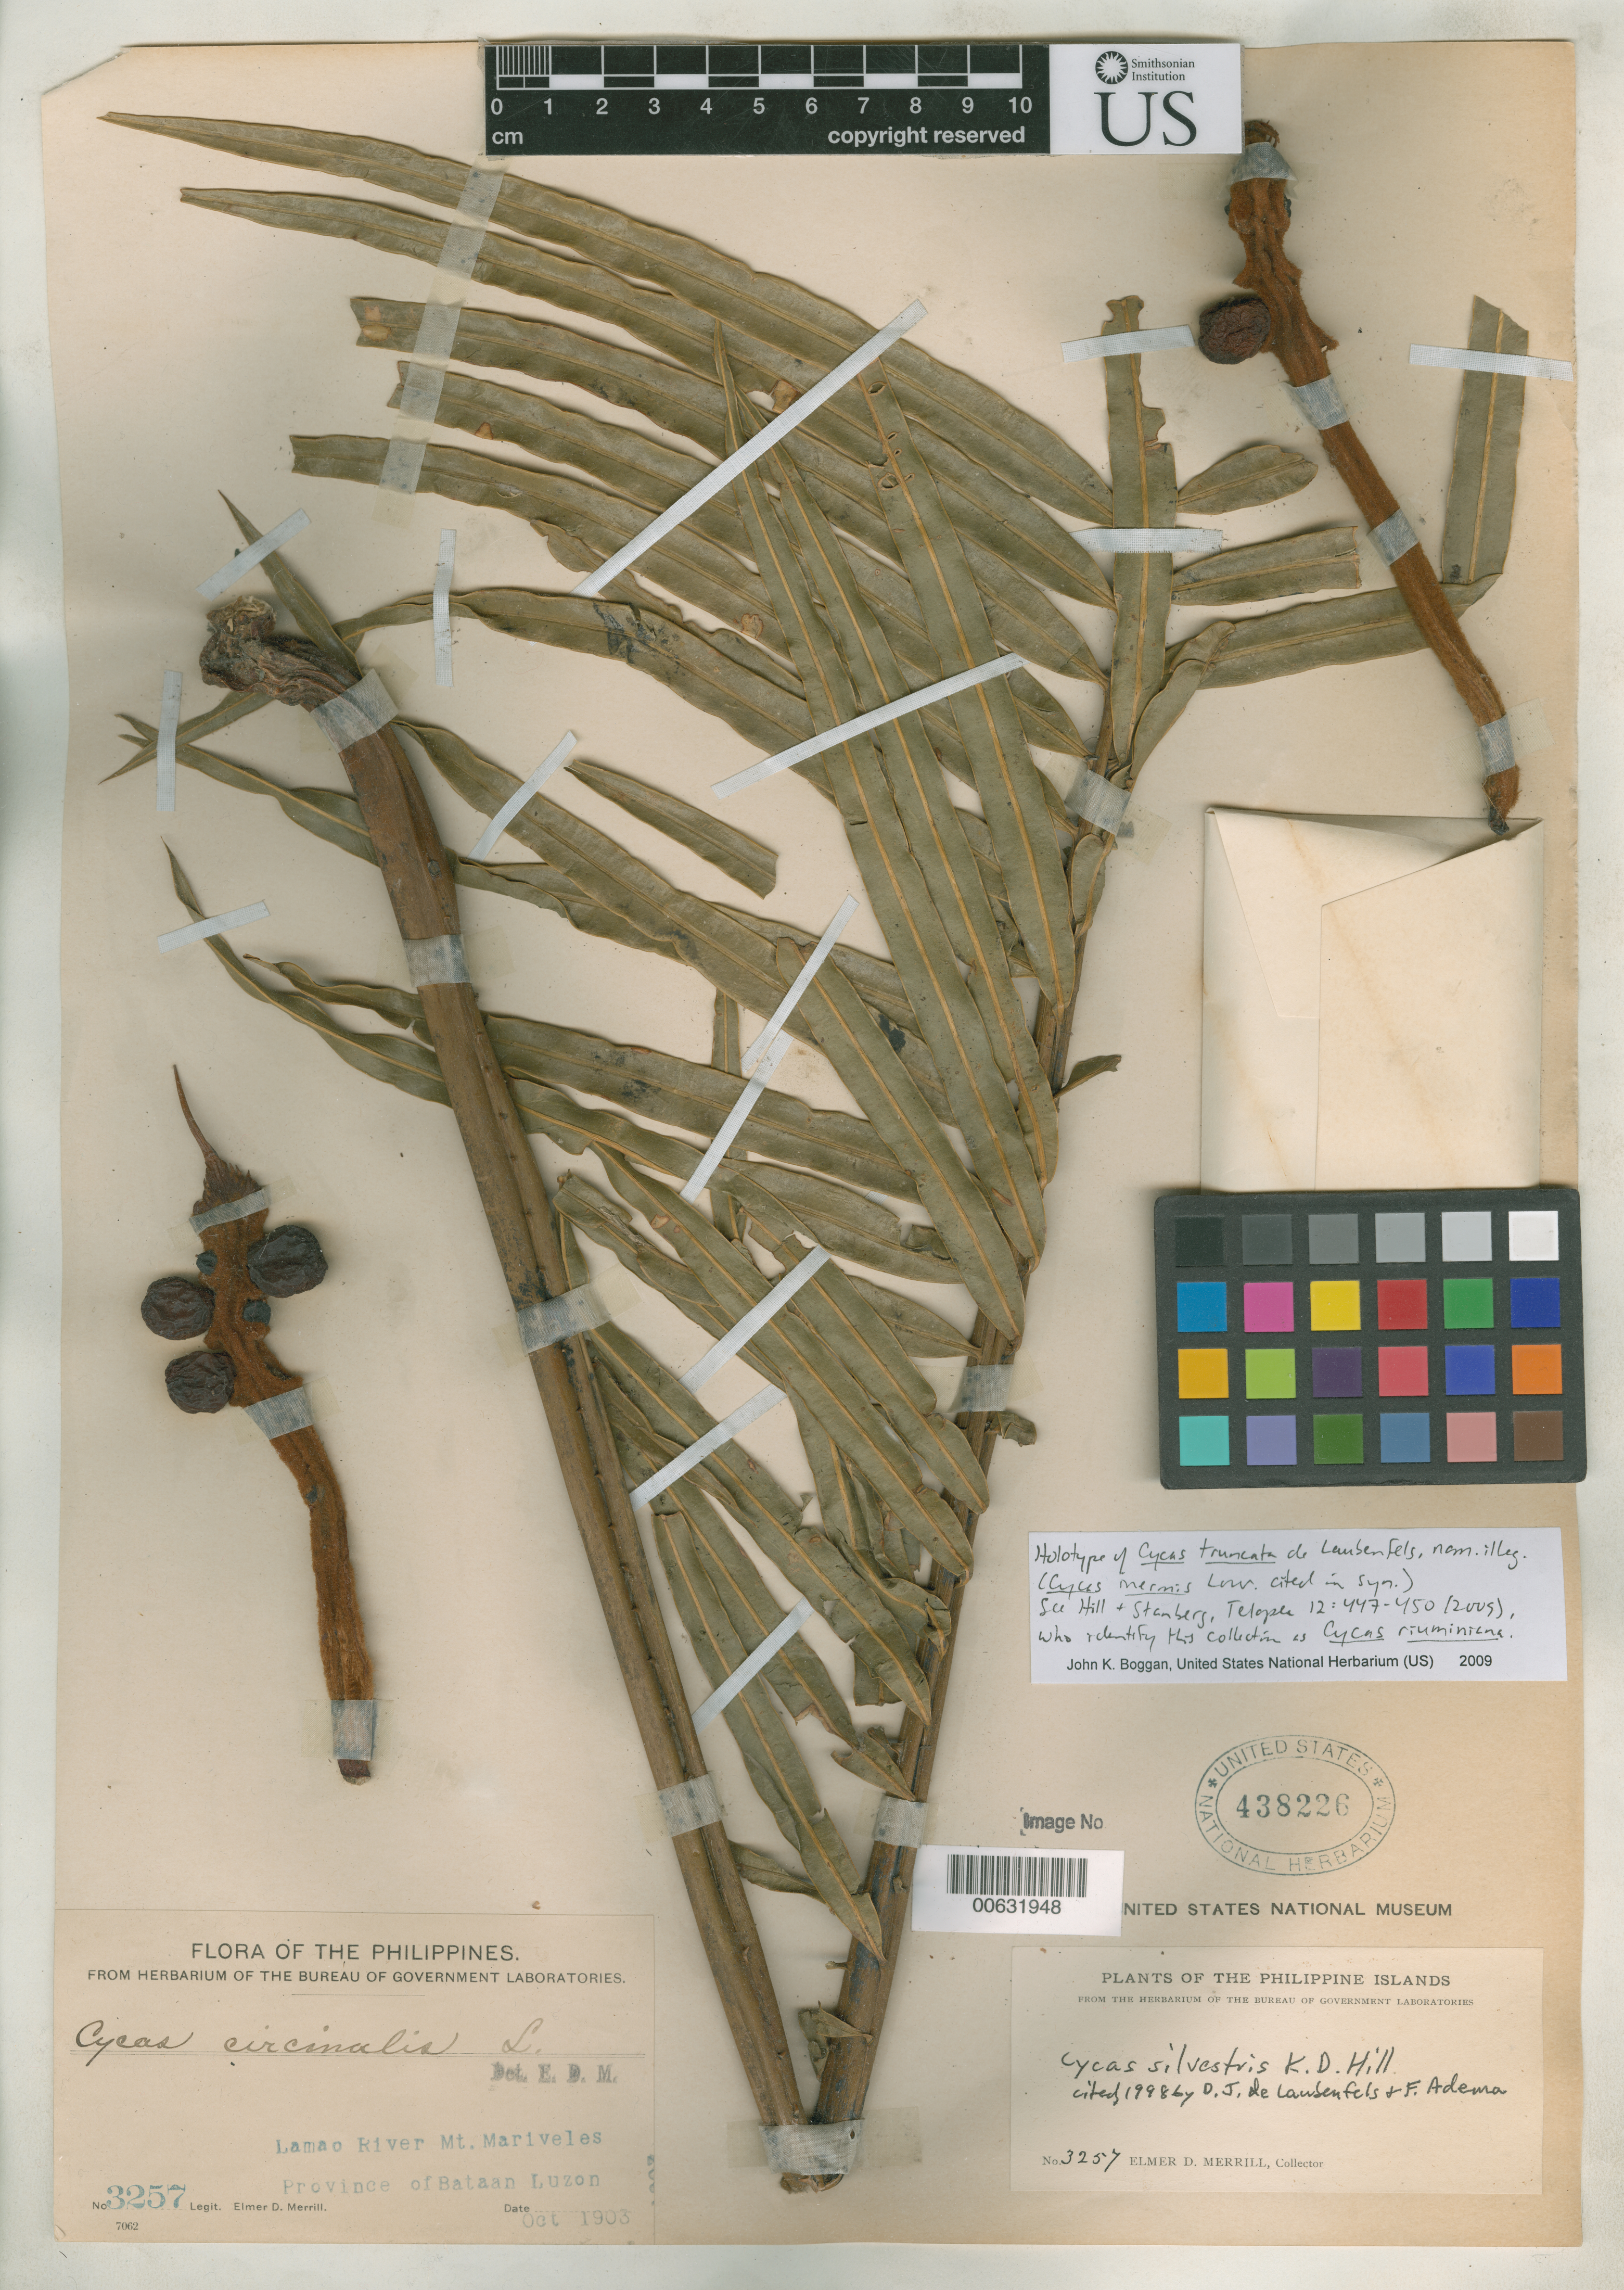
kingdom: Plantae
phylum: Tracheophyta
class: Cycadopsida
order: Cycadales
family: Cycadaceae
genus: Cycas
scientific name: Cycas truncata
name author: de Laub.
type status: Holotype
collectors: E. D. Merrill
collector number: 3257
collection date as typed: Oct 1903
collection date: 1903-10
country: Philippines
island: Luzon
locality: Lamao River, Mt. Mariveles, Province of Bataan, Luzon.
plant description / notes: Illegitimate name (Cycas inermis Lour. cited in synonymy) according to Hill & Stanberg, Telopea 12: 447-450 (2009).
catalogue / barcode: US 438226